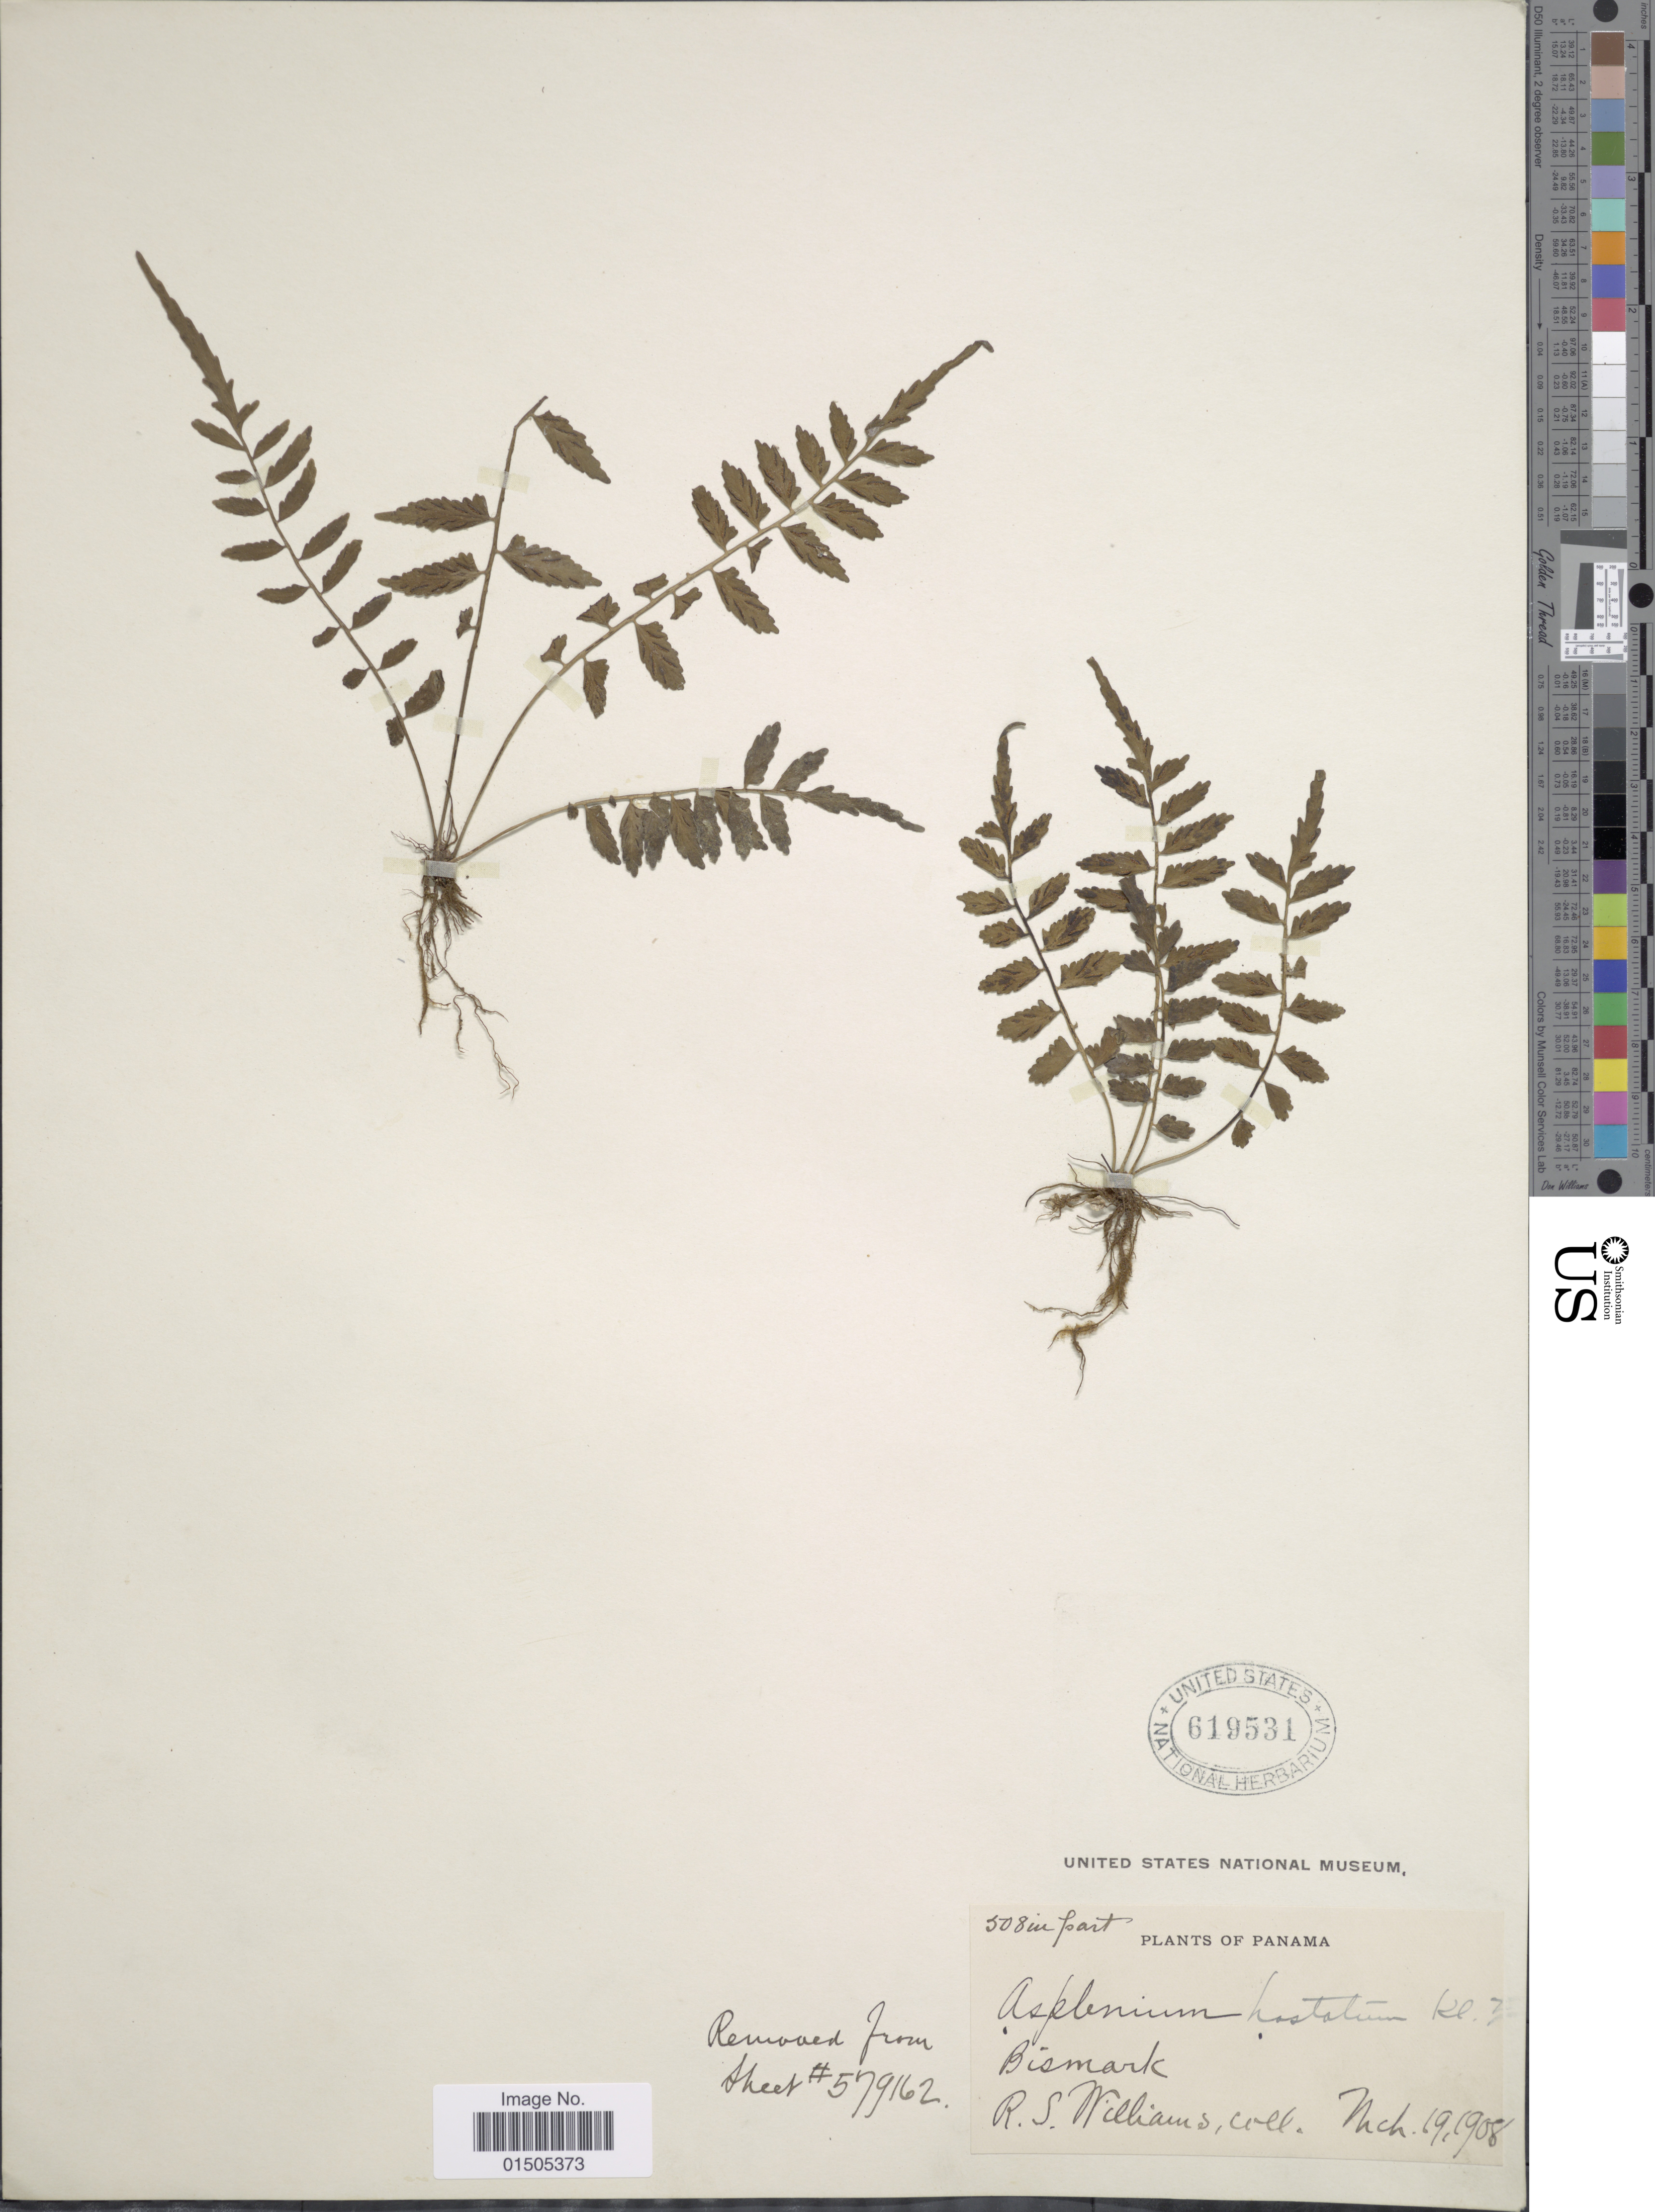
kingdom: Plantae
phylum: Tracheophyta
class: Polypodiopsida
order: Polypodiales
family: Aspleniaceae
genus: Asplenium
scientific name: Asplenium auriculatum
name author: Sw.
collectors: R. S. Williams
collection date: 1908-03-19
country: Panama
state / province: Panamá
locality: Bismark.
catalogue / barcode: US 619531